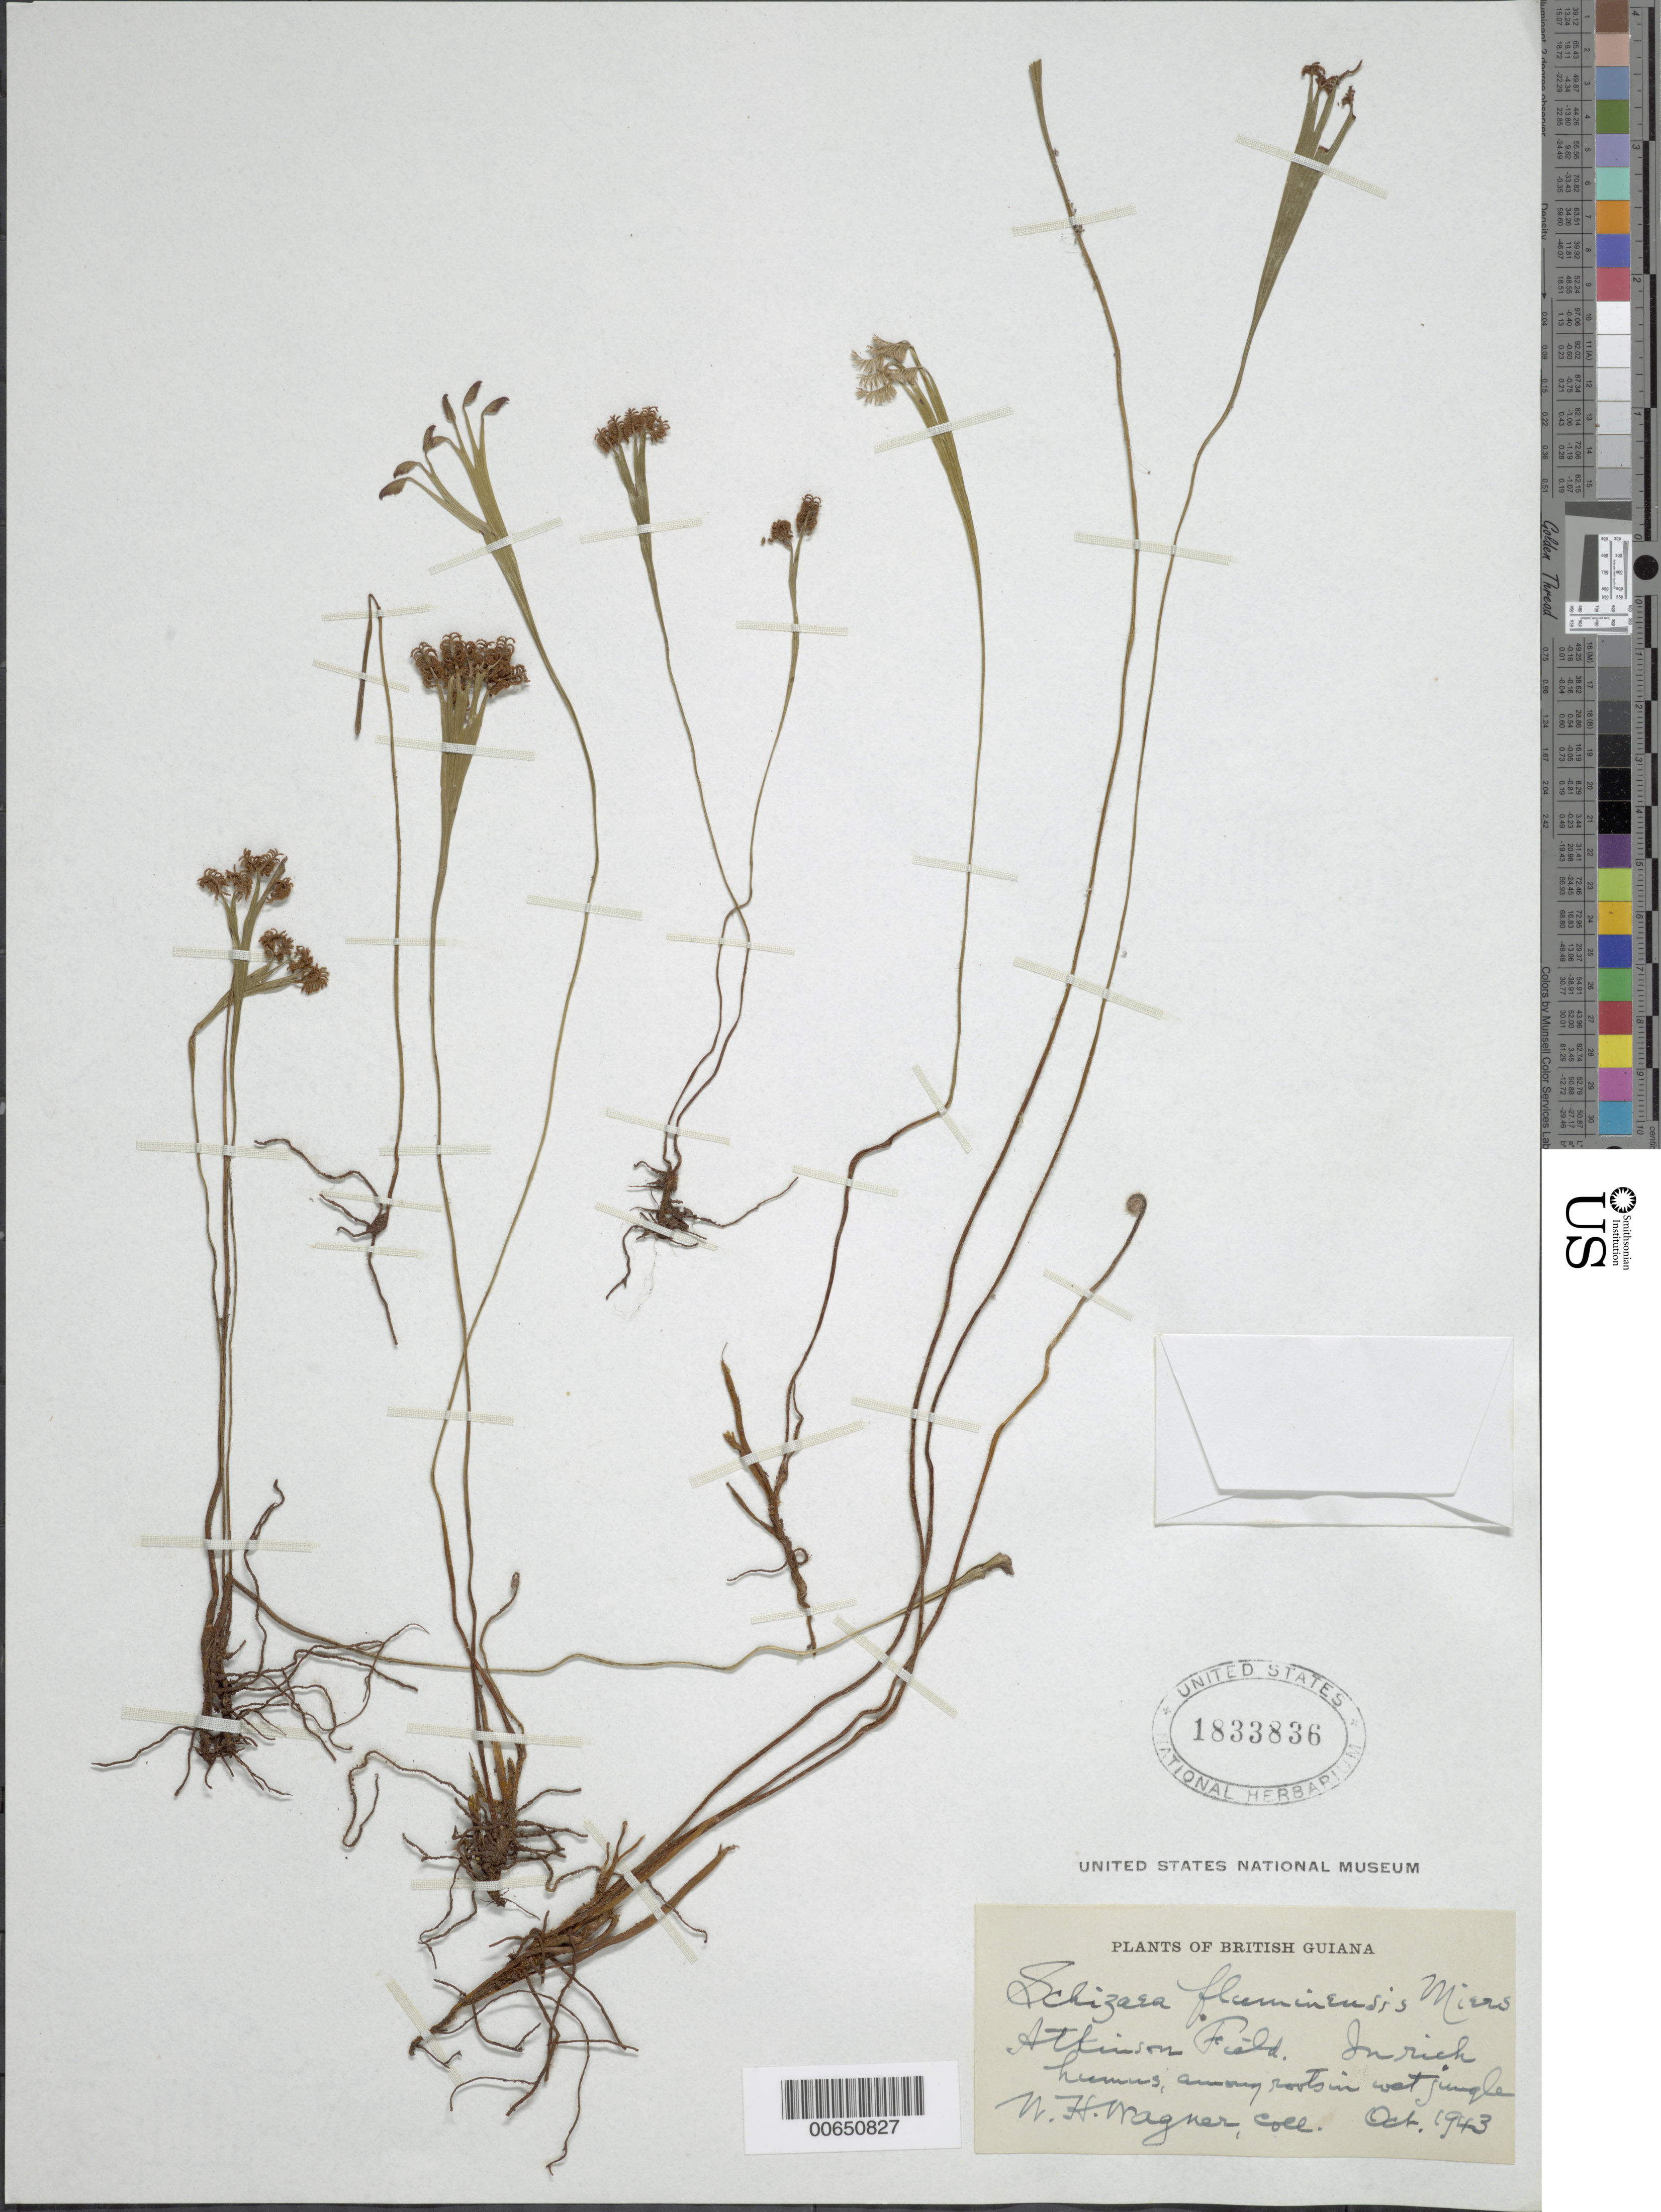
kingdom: Plantae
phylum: Tracheophyta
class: Polypodiopsida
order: Schizaeales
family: Schizaeaceae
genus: Schizaea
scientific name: Schizaea fluminensis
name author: Miers ex J.W. Sturm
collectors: W. H. Wagner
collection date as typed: Oct-43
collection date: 1943-10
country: Guyana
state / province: Demerara-Mahaica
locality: Atkinson Field, 26 mi. S of Georgetown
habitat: In rich humus among roots in wet jungle.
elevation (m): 40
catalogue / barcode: US 1833836